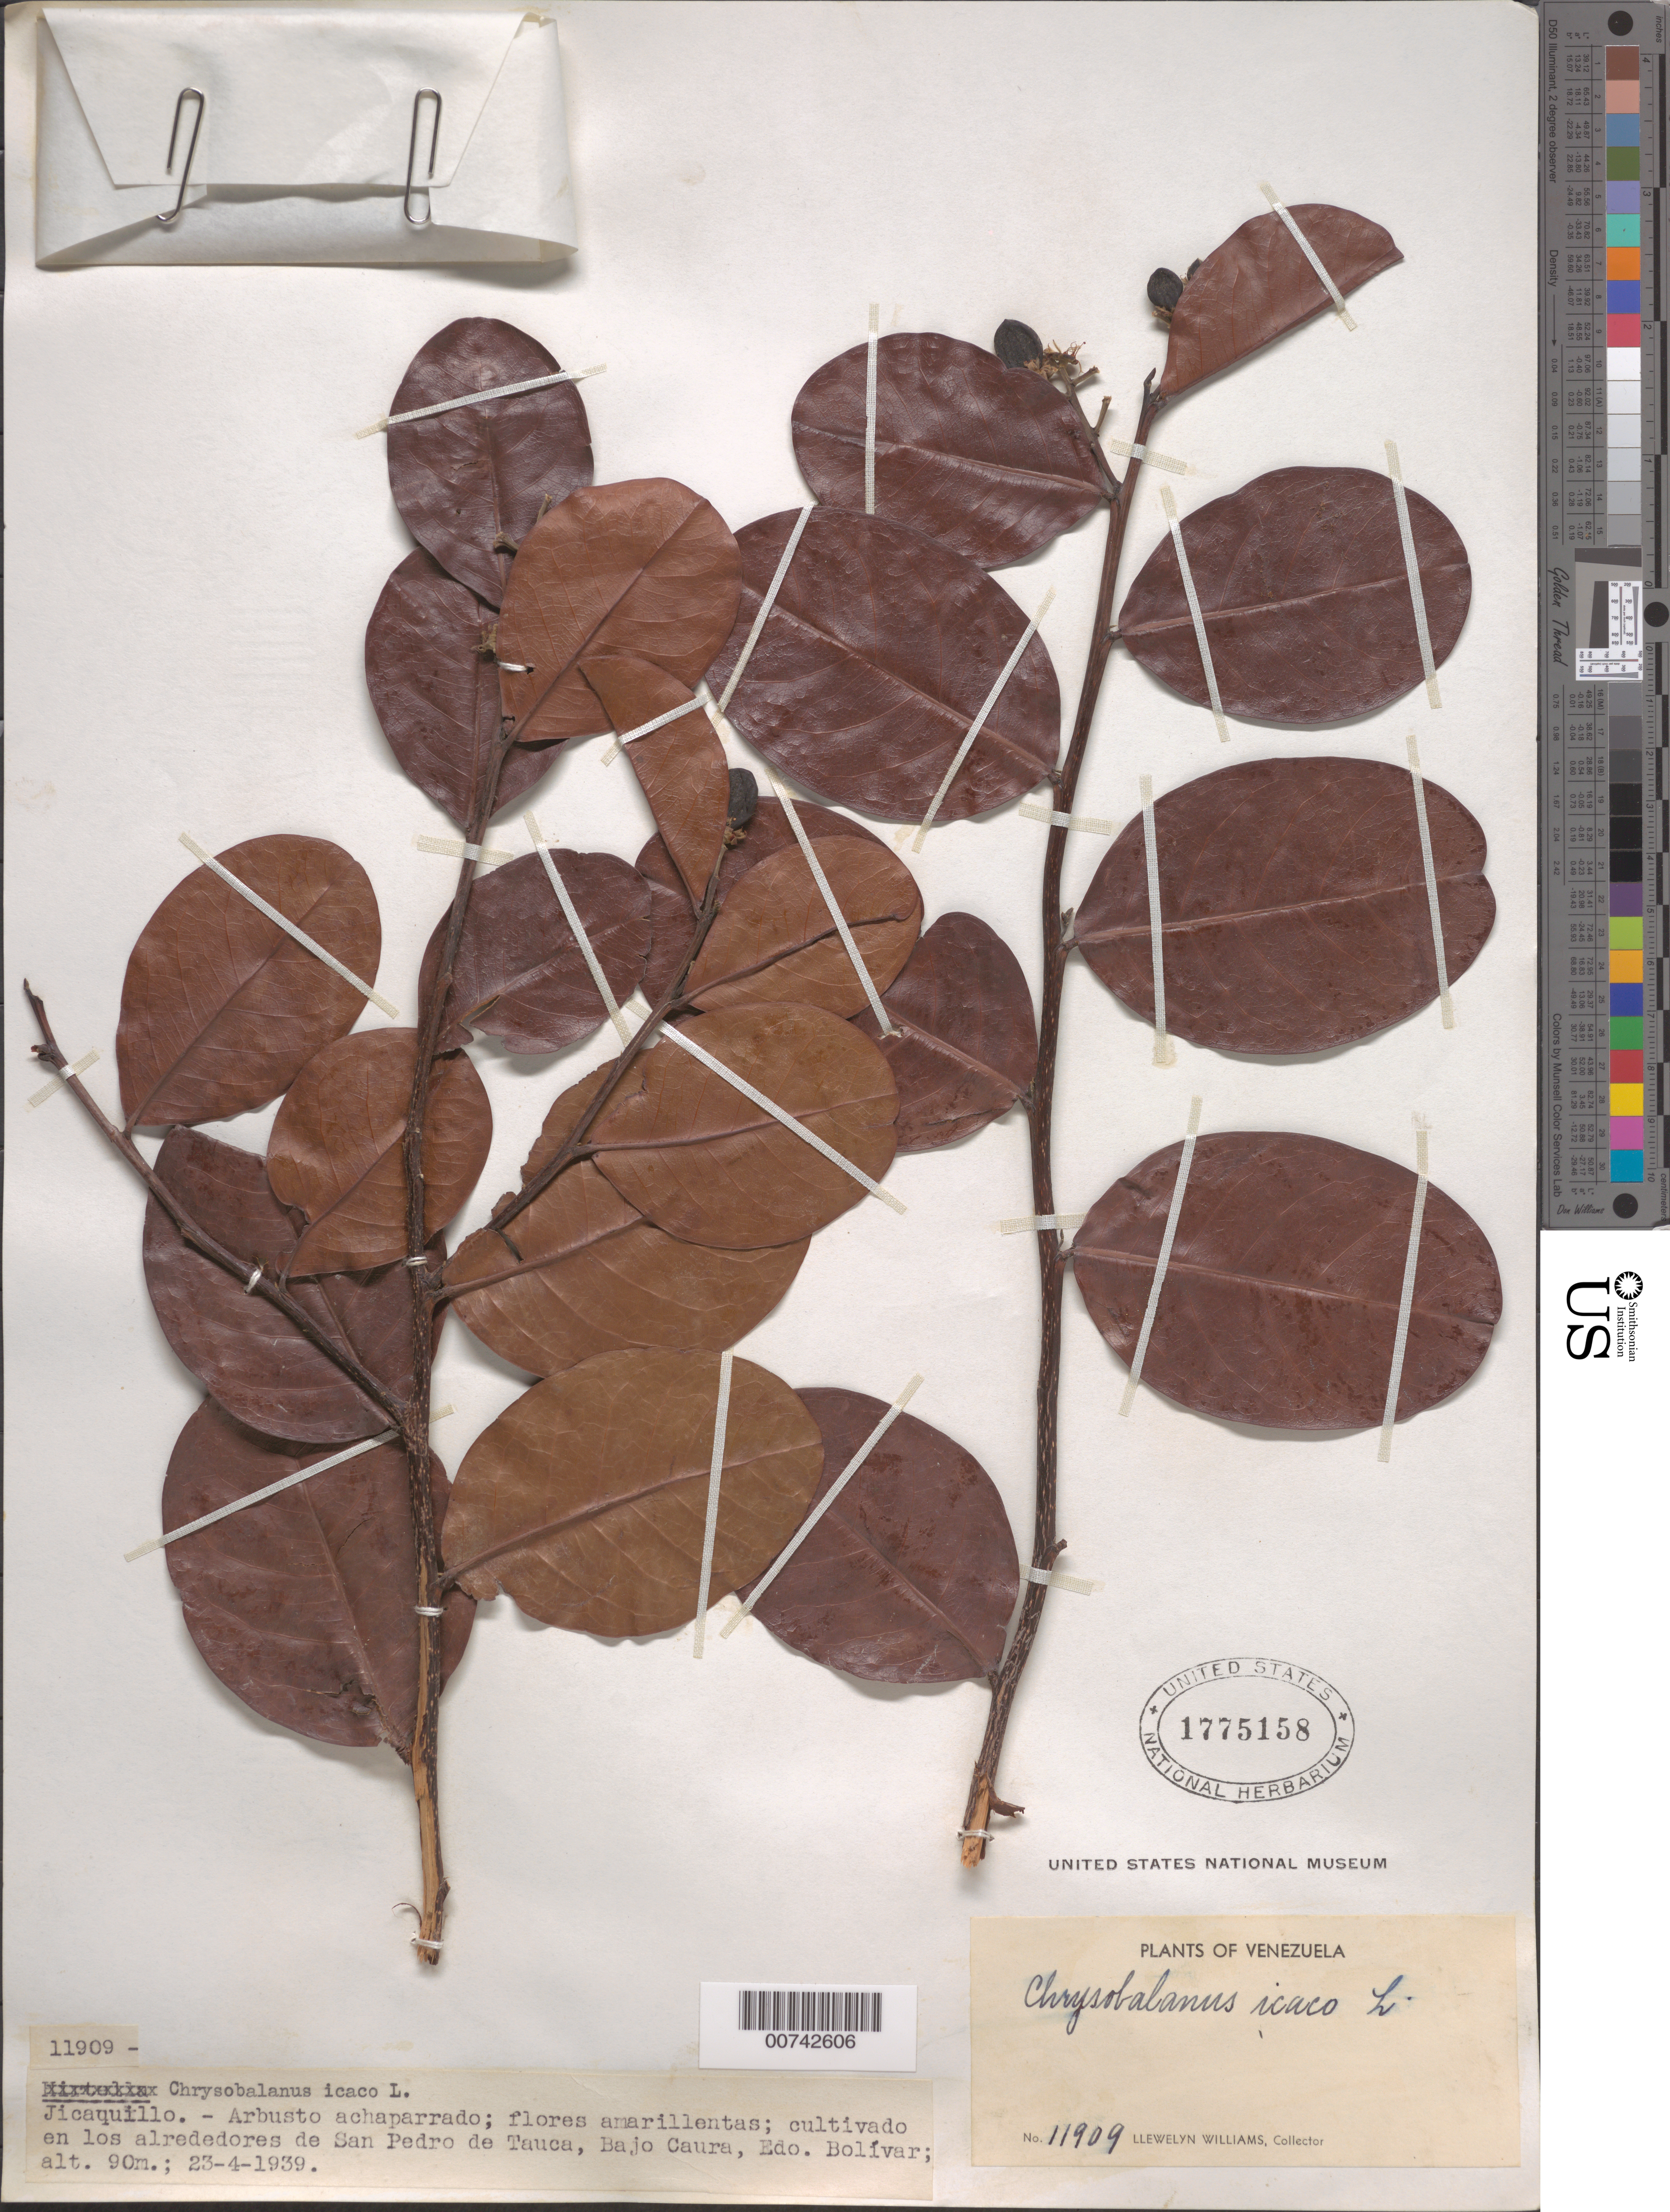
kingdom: Plantae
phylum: Tracheophyta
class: Magnoliopsida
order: Malpighiales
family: Chrysobalanaceae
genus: Chrysobalanus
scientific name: Chrysobalanus icaco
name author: L.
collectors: Ll. Williams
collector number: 11909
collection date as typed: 23-Apr-39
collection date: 1939-04-23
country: Venezuela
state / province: Bolívar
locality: San Pedro de Tauca, Jicaquillo, Bajo Caura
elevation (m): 90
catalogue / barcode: US 1775158